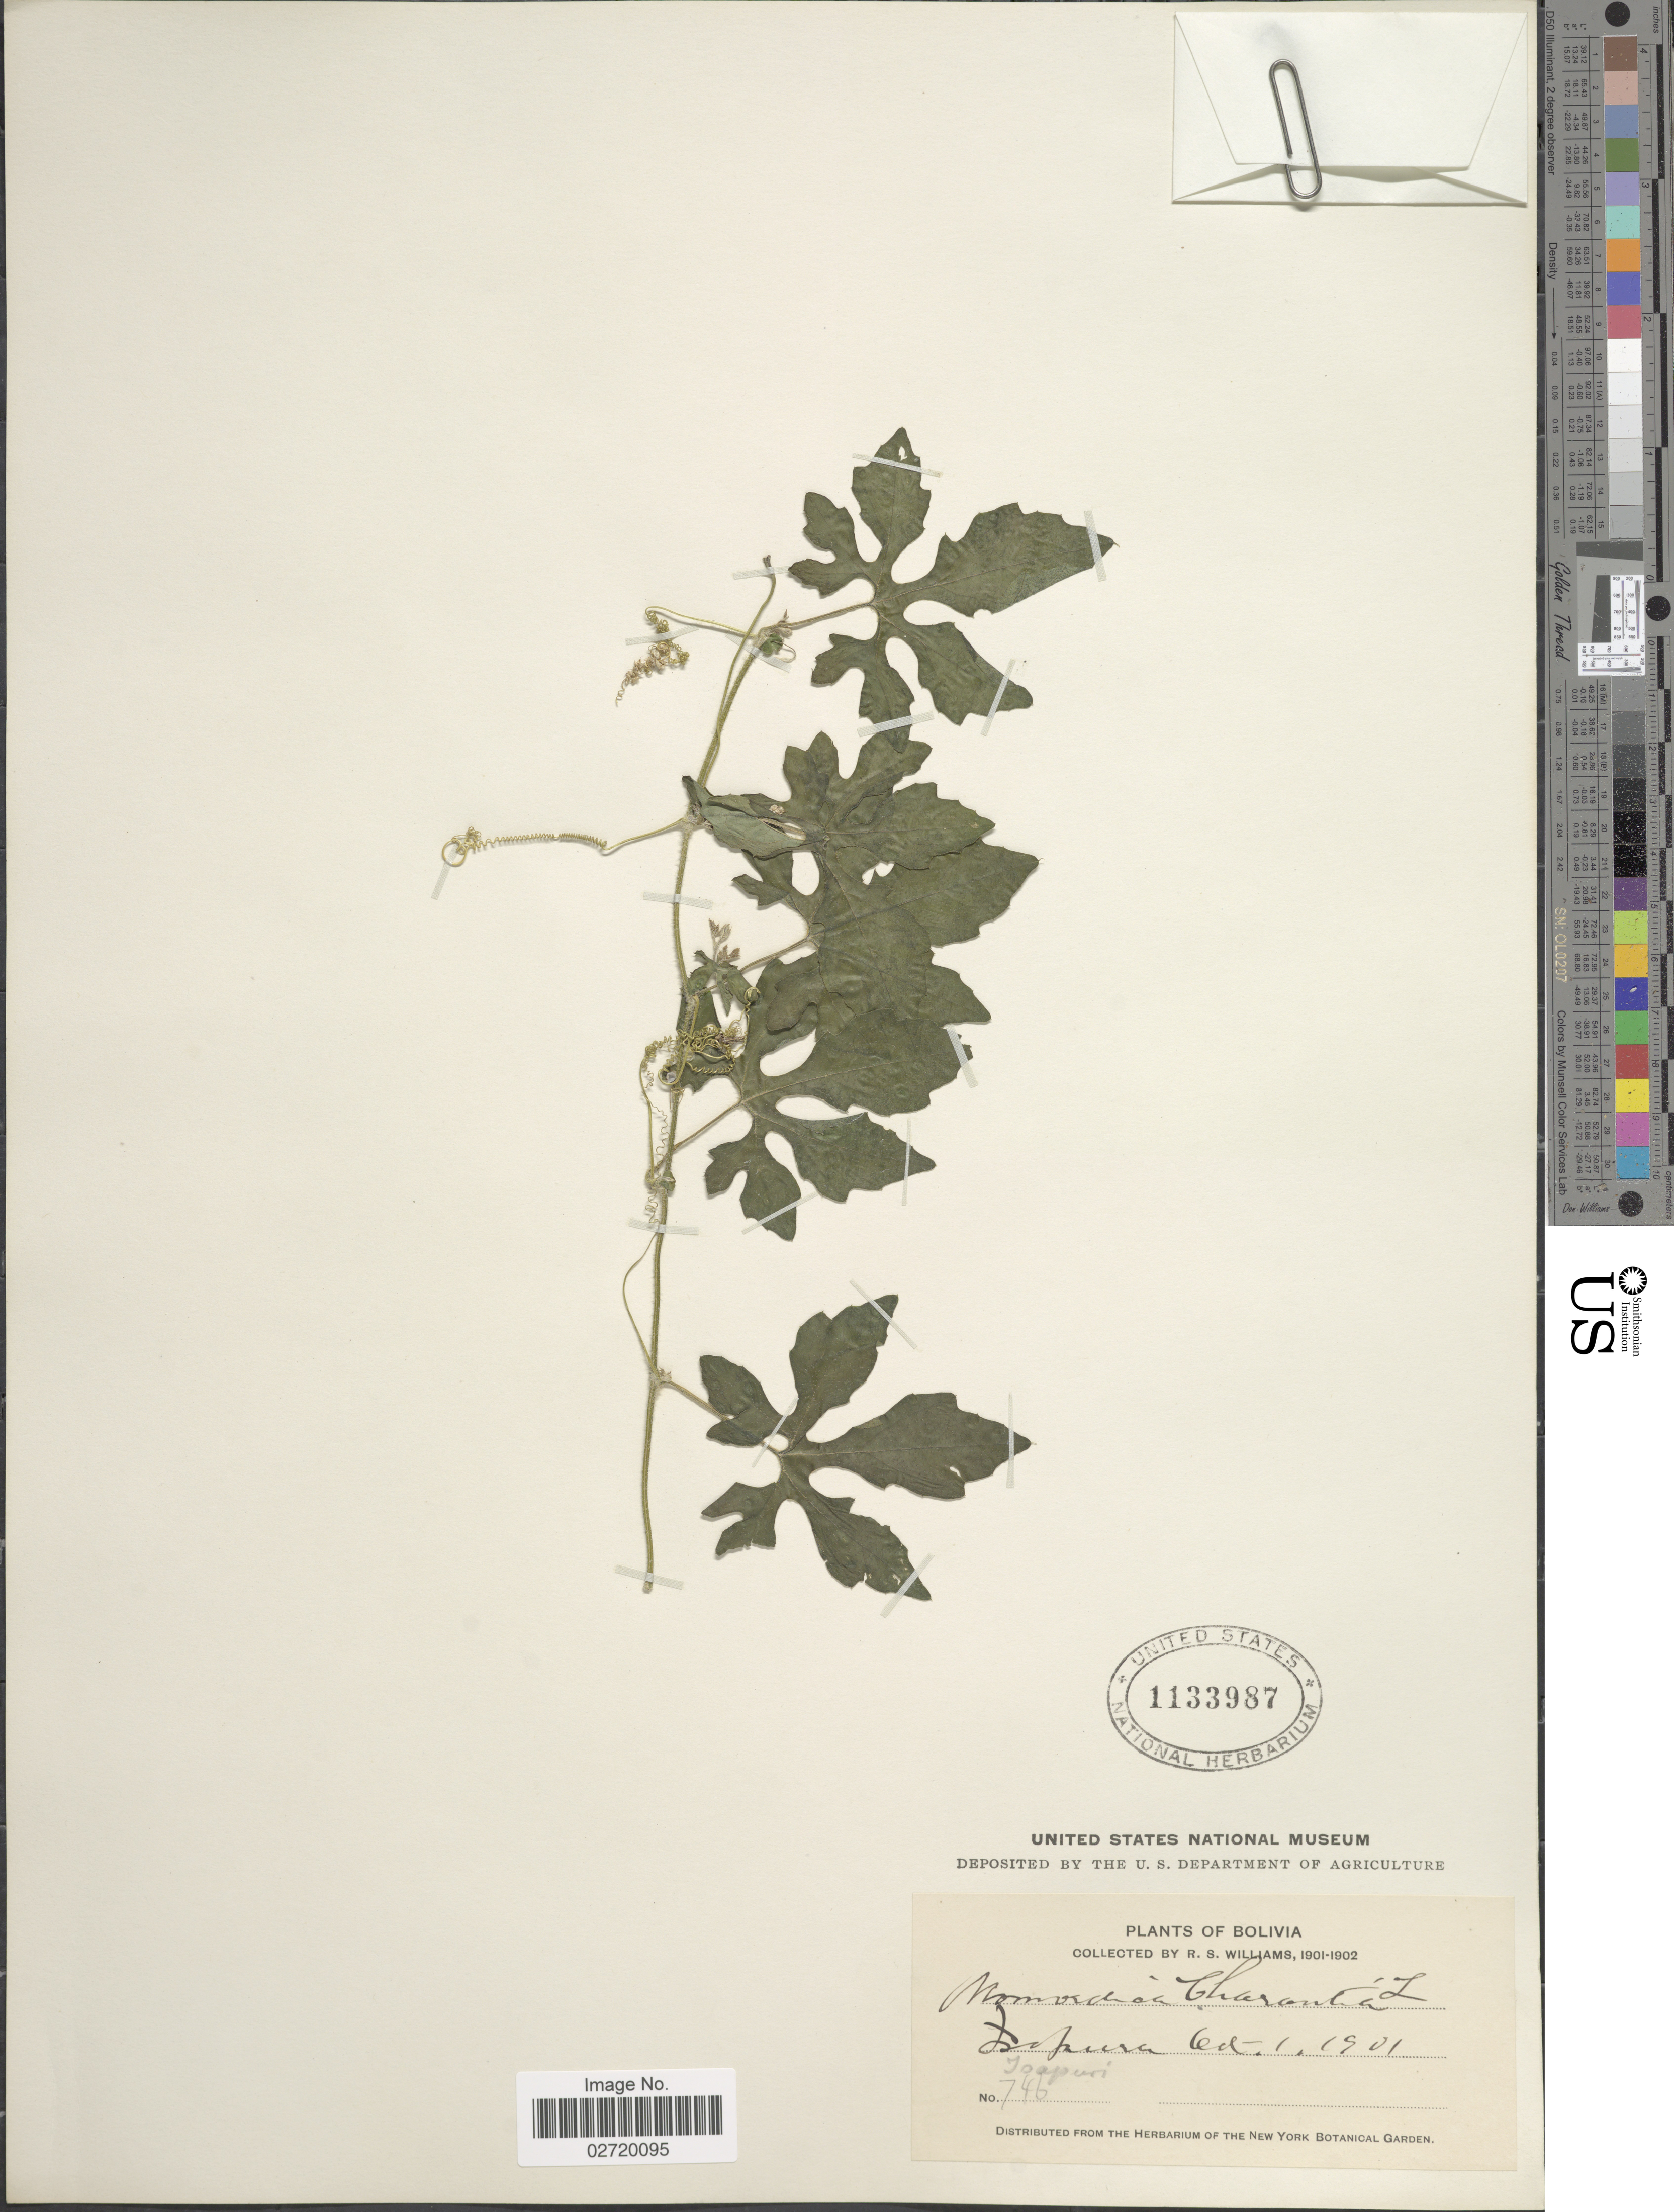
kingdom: Plantae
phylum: Tracheophyta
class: Magnoliopsida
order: Cucurbitales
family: Cucurbitaceae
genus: Momordica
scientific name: Momordica charantia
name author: L.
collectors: R. S. Williams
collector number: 746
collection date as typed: Oct. 1, 1901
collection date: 1901-10-01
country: Bolivia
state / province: La Páz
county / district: Larecaja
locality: Isupuri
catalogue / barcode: US 1133987